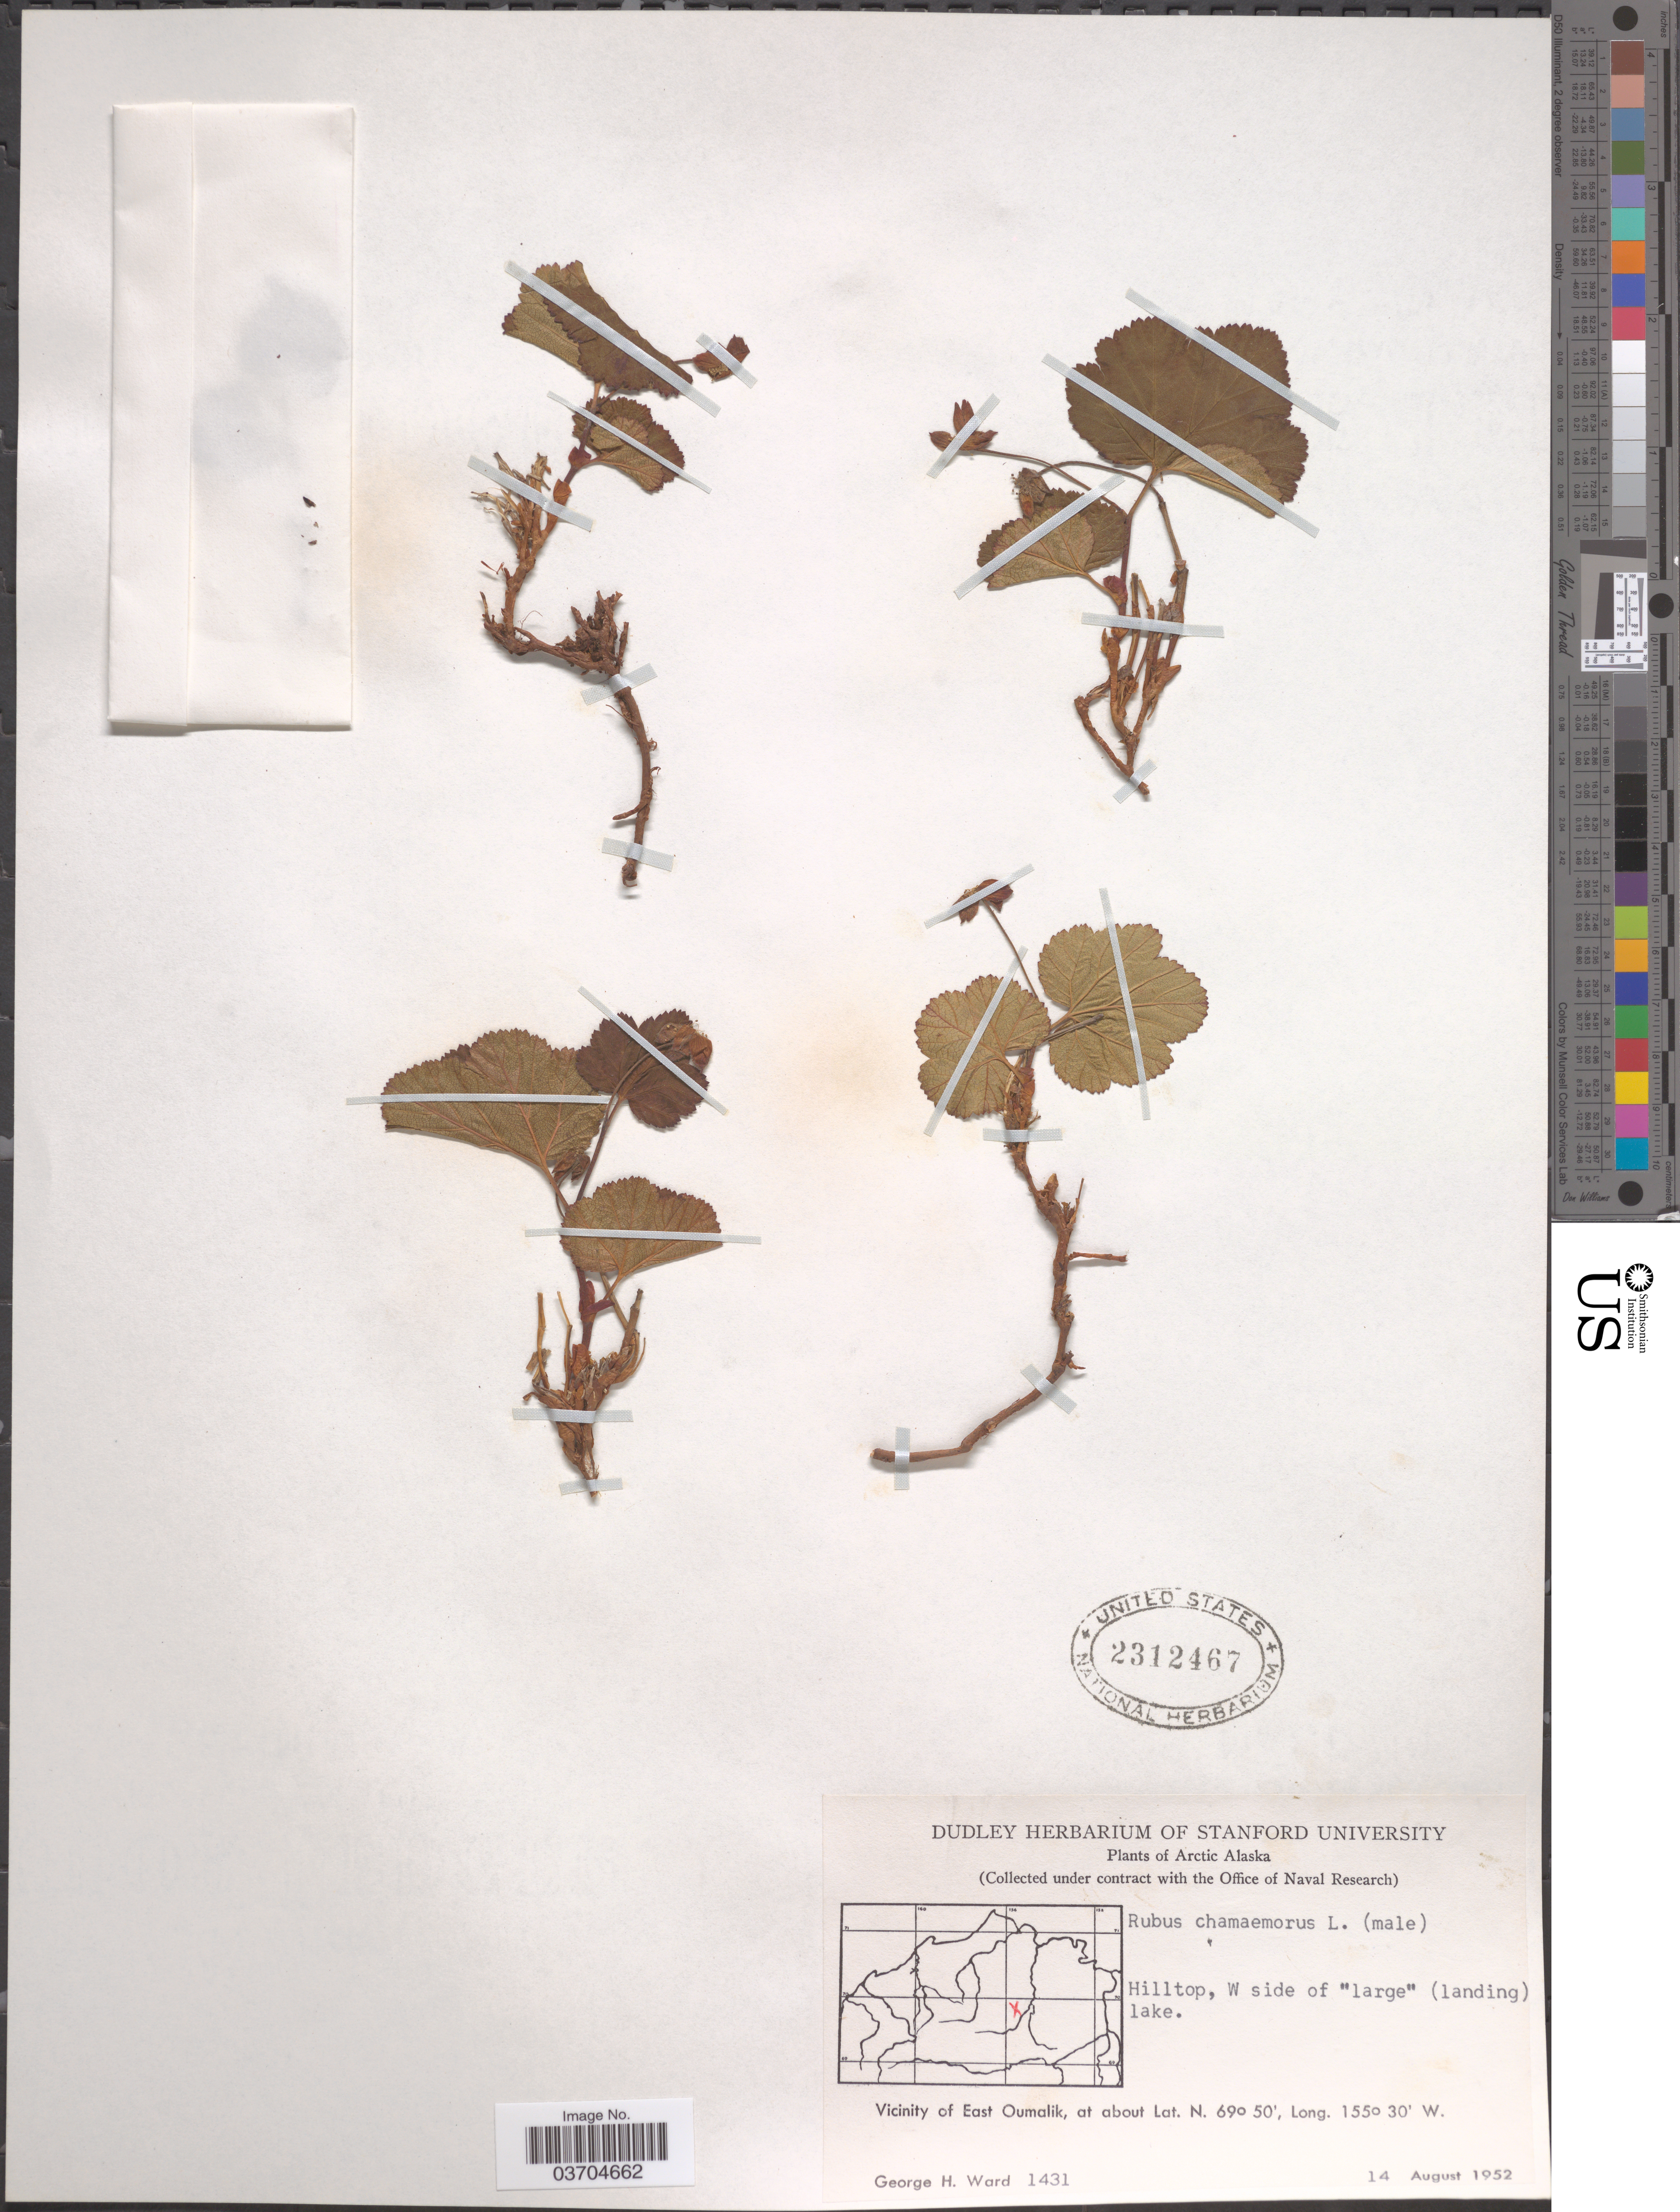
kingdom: Plantae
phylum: Tracheophyta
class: Magnoliopsida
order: Rosales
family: Rosaceae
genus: Rubus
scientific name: Rubus chamaemorus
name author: L.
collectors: G. H. Ward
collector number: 1431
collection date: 1952-08-14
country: United States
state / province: Alaska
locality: Arctic Alaska. Hilltop, W side of "large" (landing) lake. Vicinity of East Oumalik.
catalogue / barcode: US 2312467